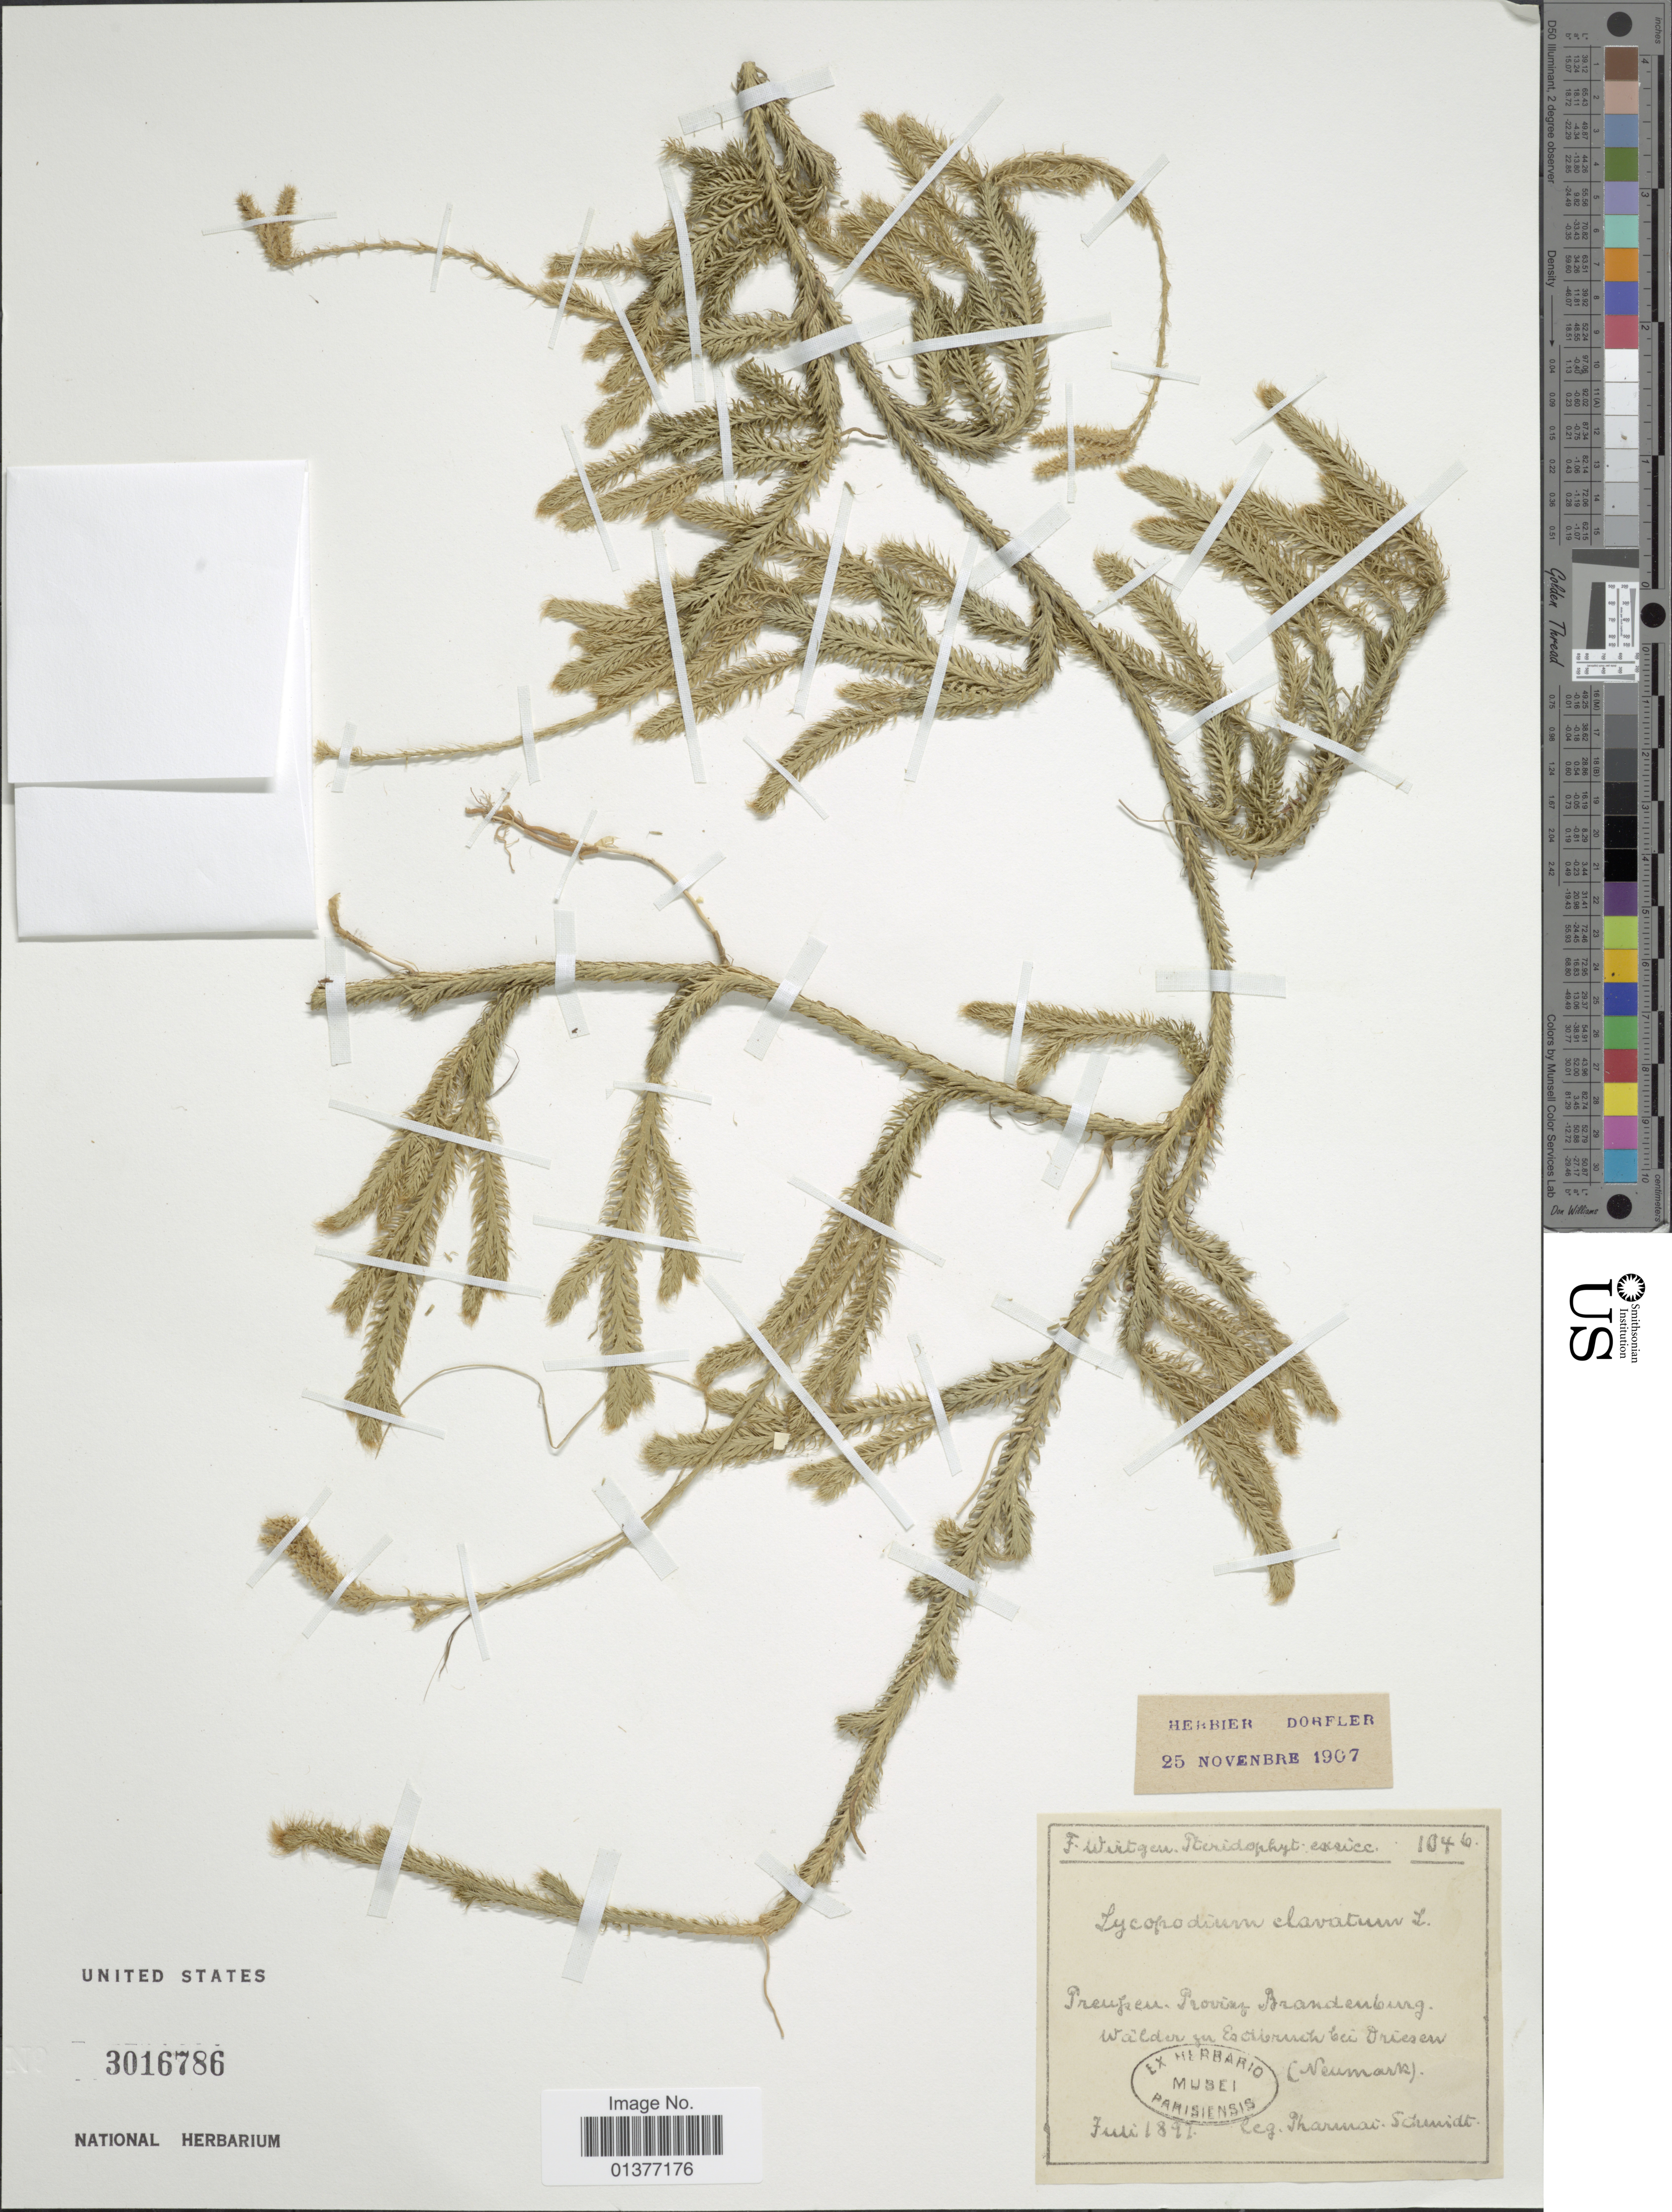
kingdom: Plantae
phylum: Tracheophyta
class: Lycopodiopsida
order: Lycopodiales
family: Lycopodiaceae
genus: Lycopodium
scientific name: Lycopodium clavatum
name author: L.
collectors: Schmidt, --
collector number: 104b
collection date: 1897-07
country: Germany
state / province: Brandenburg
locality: Preussen, walder du Escieruch bei Driesen(Neumark) [interpreted]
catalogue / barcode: US 3016786